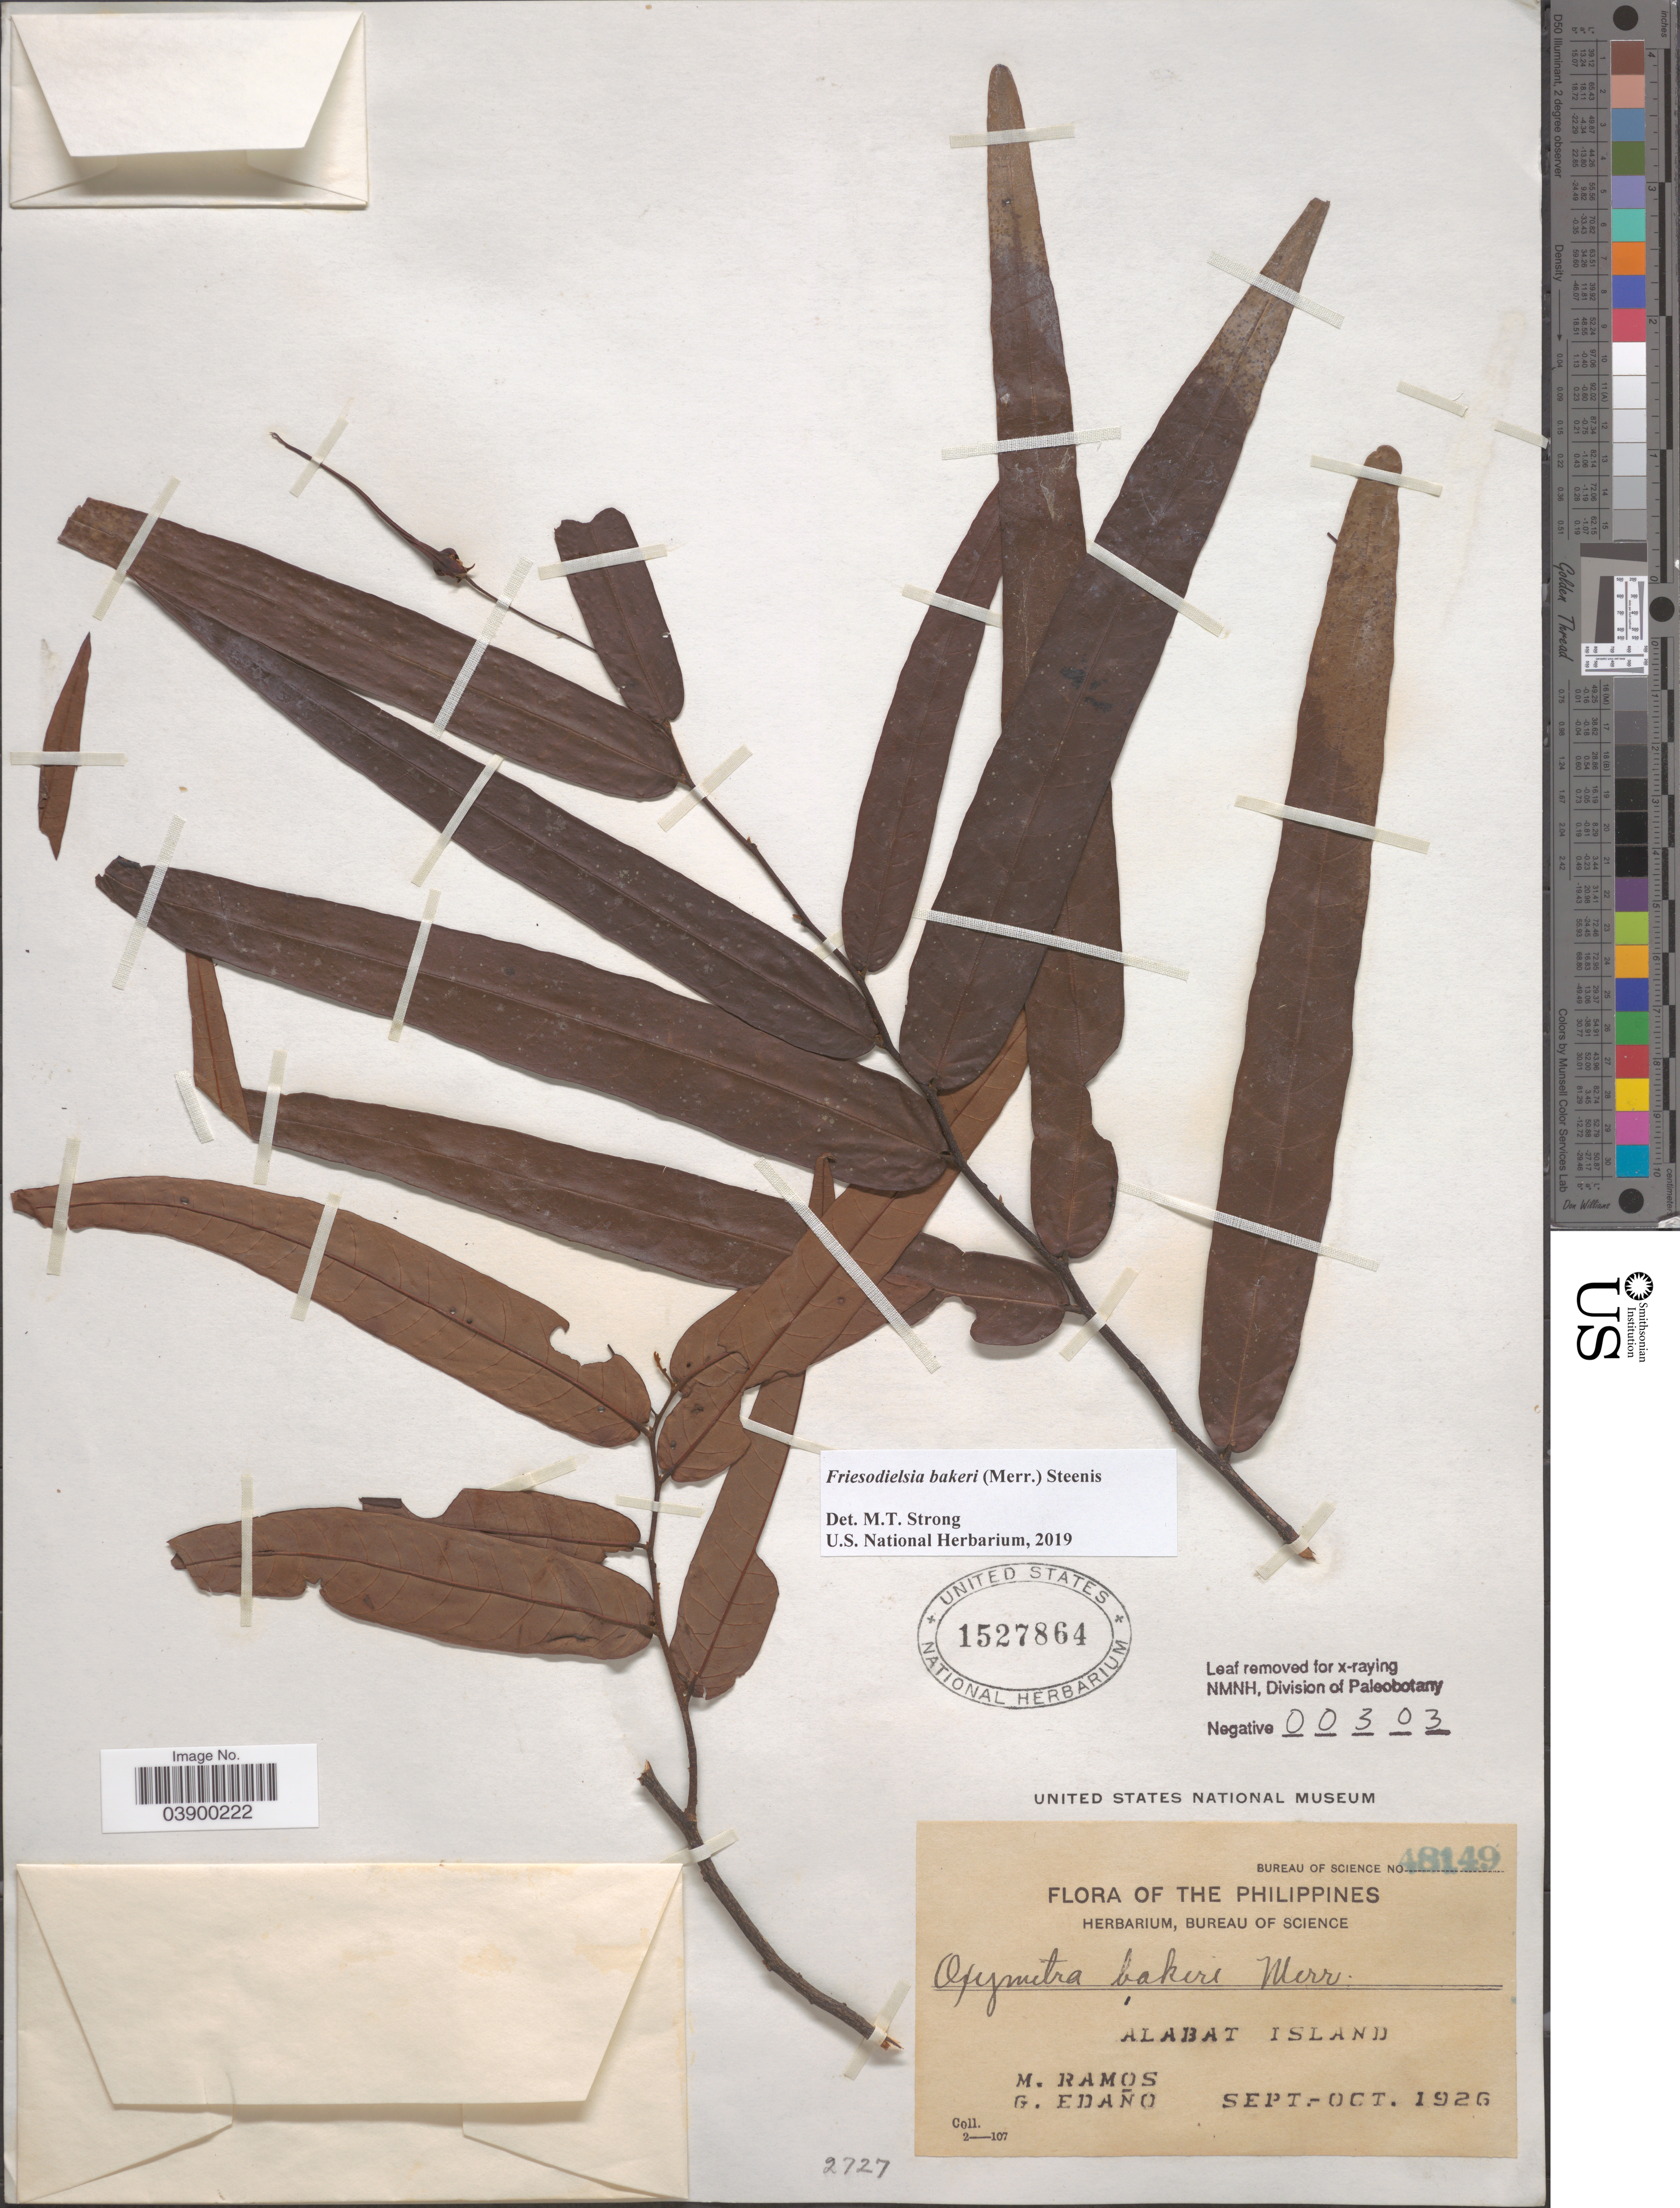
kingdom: Plantae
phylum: Tracheophyta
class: Magnoliopsida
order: Magnoliales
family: Annonaceae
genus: Friesodielsia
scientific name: Friesodielsia bakeri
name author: (Merr.) Steenis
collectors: M. Ramos & G. Edaño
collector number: Bureau of Science 48149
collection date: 1926-09/1926-10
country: Philippines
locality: Alabat Island.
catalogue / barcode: US 1527864